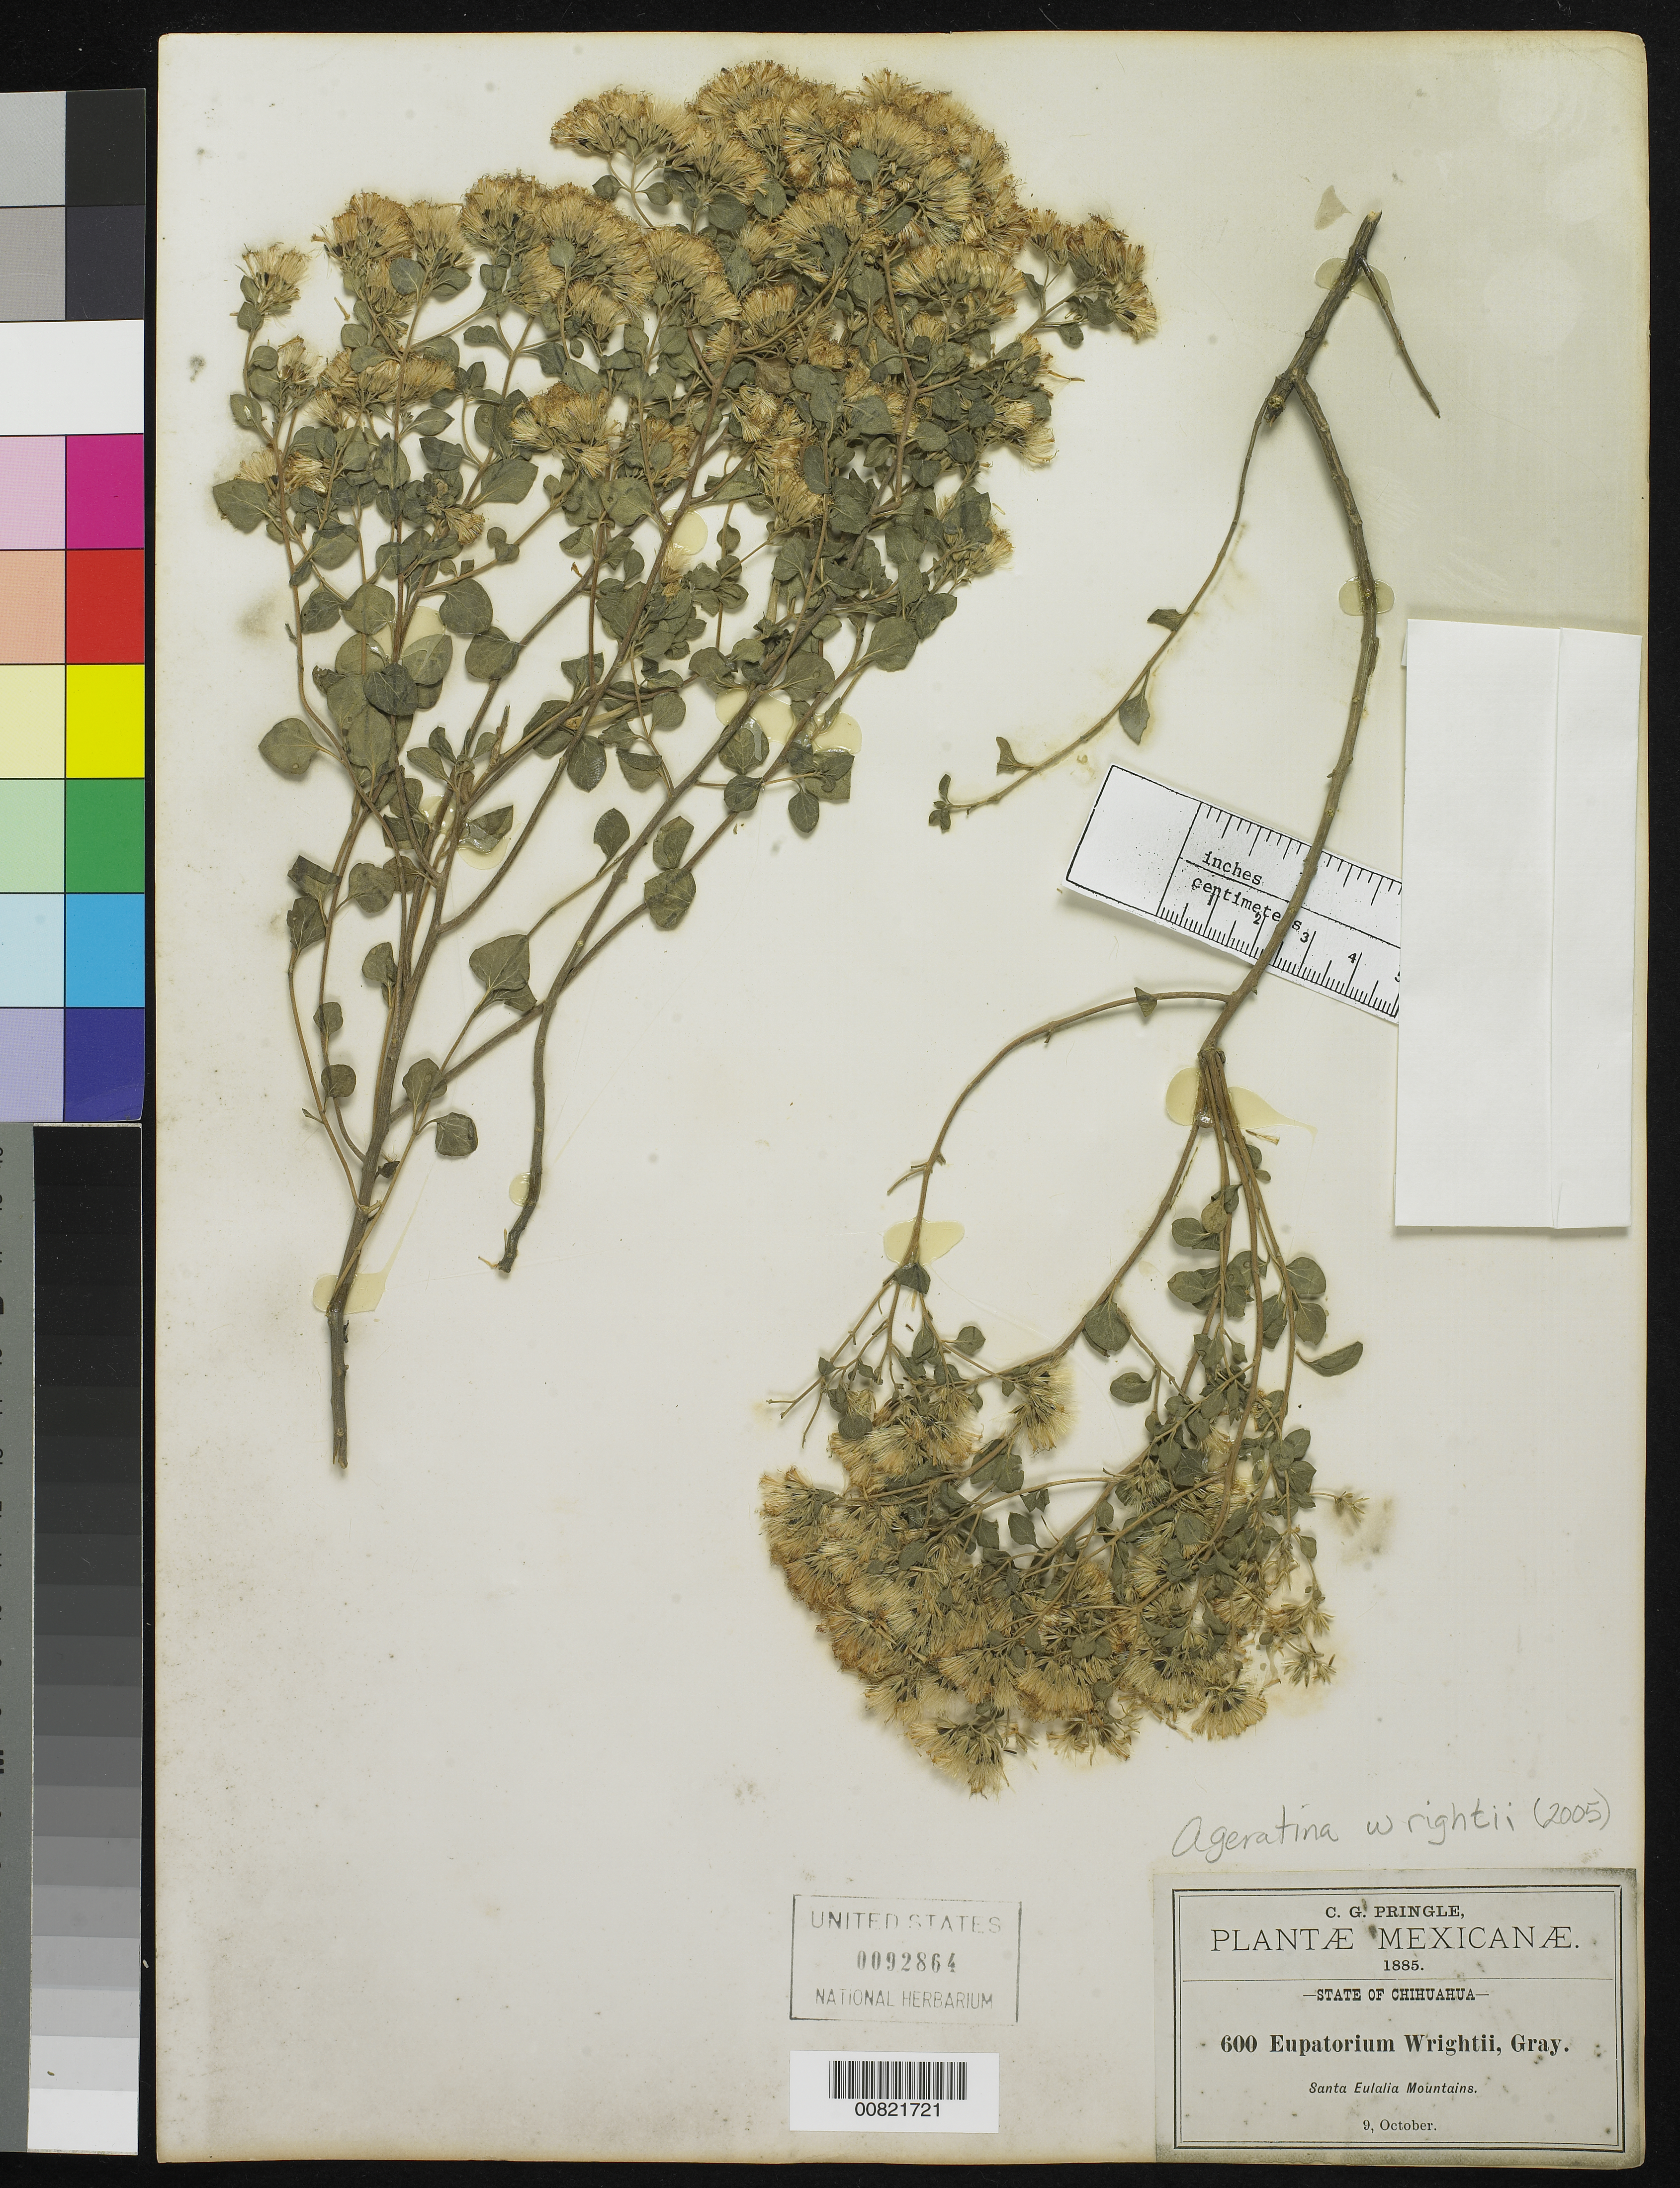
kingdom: Plantae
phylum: Tracheophyta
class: Magnoliopsida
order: Asterales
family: Asteraceae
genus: Ageratina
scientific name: Ageratina wrightii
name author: (A. Gray) R.M. King & H. Rob.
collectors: C. G. Pringle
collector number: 600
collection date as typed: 09 Oct 1885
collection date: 1885-10-09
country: Mexico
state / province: Chihuahua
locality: Santa Eulalia Mountains, Chihuahua.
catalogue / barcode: US 92864